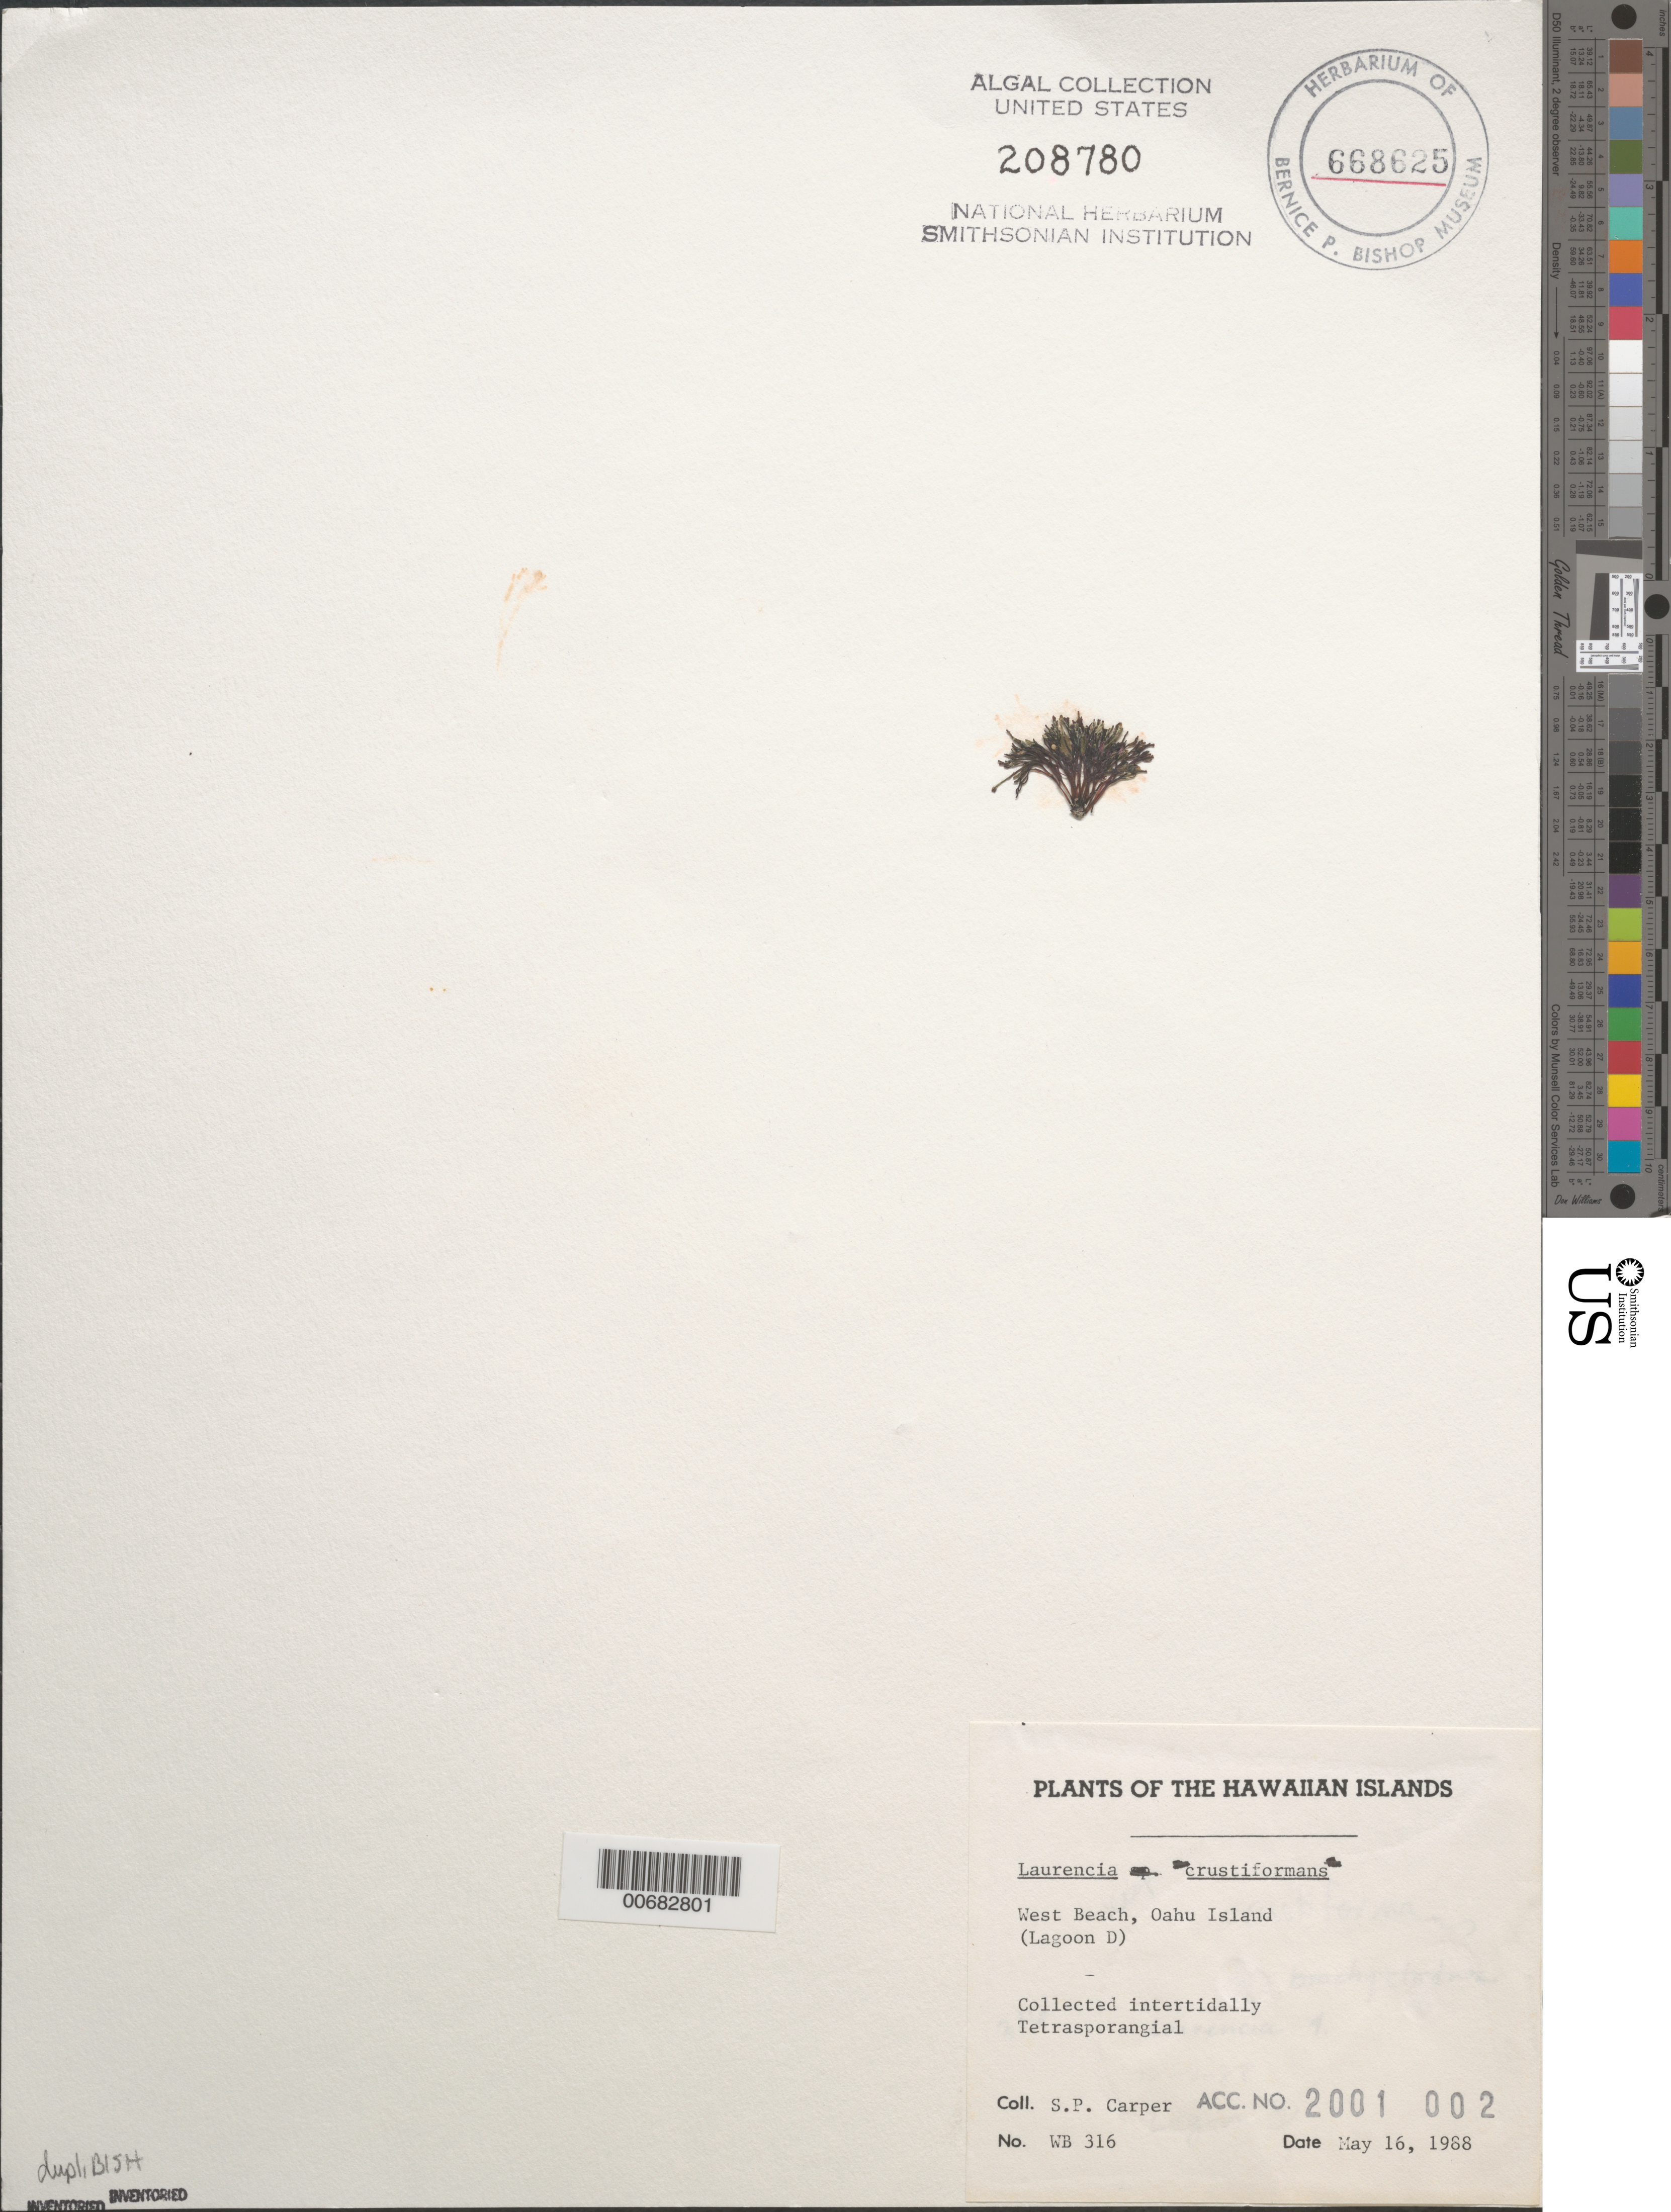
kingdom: Plantae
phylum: Rhodophyta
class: Florideophyceae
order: Ceramiales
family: Rhodomelaceae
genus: Palisada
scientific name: Palisada crustiformans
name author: (McDermid) A.R. Sherwood et al.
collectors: S. Carper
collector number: WB 316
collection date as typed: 16 May 1988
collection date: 1988-05-16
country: United States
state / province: Hawaii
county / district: Honolulu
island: Oahu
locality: West Beach (Lagoon D)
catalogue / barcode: US 208780